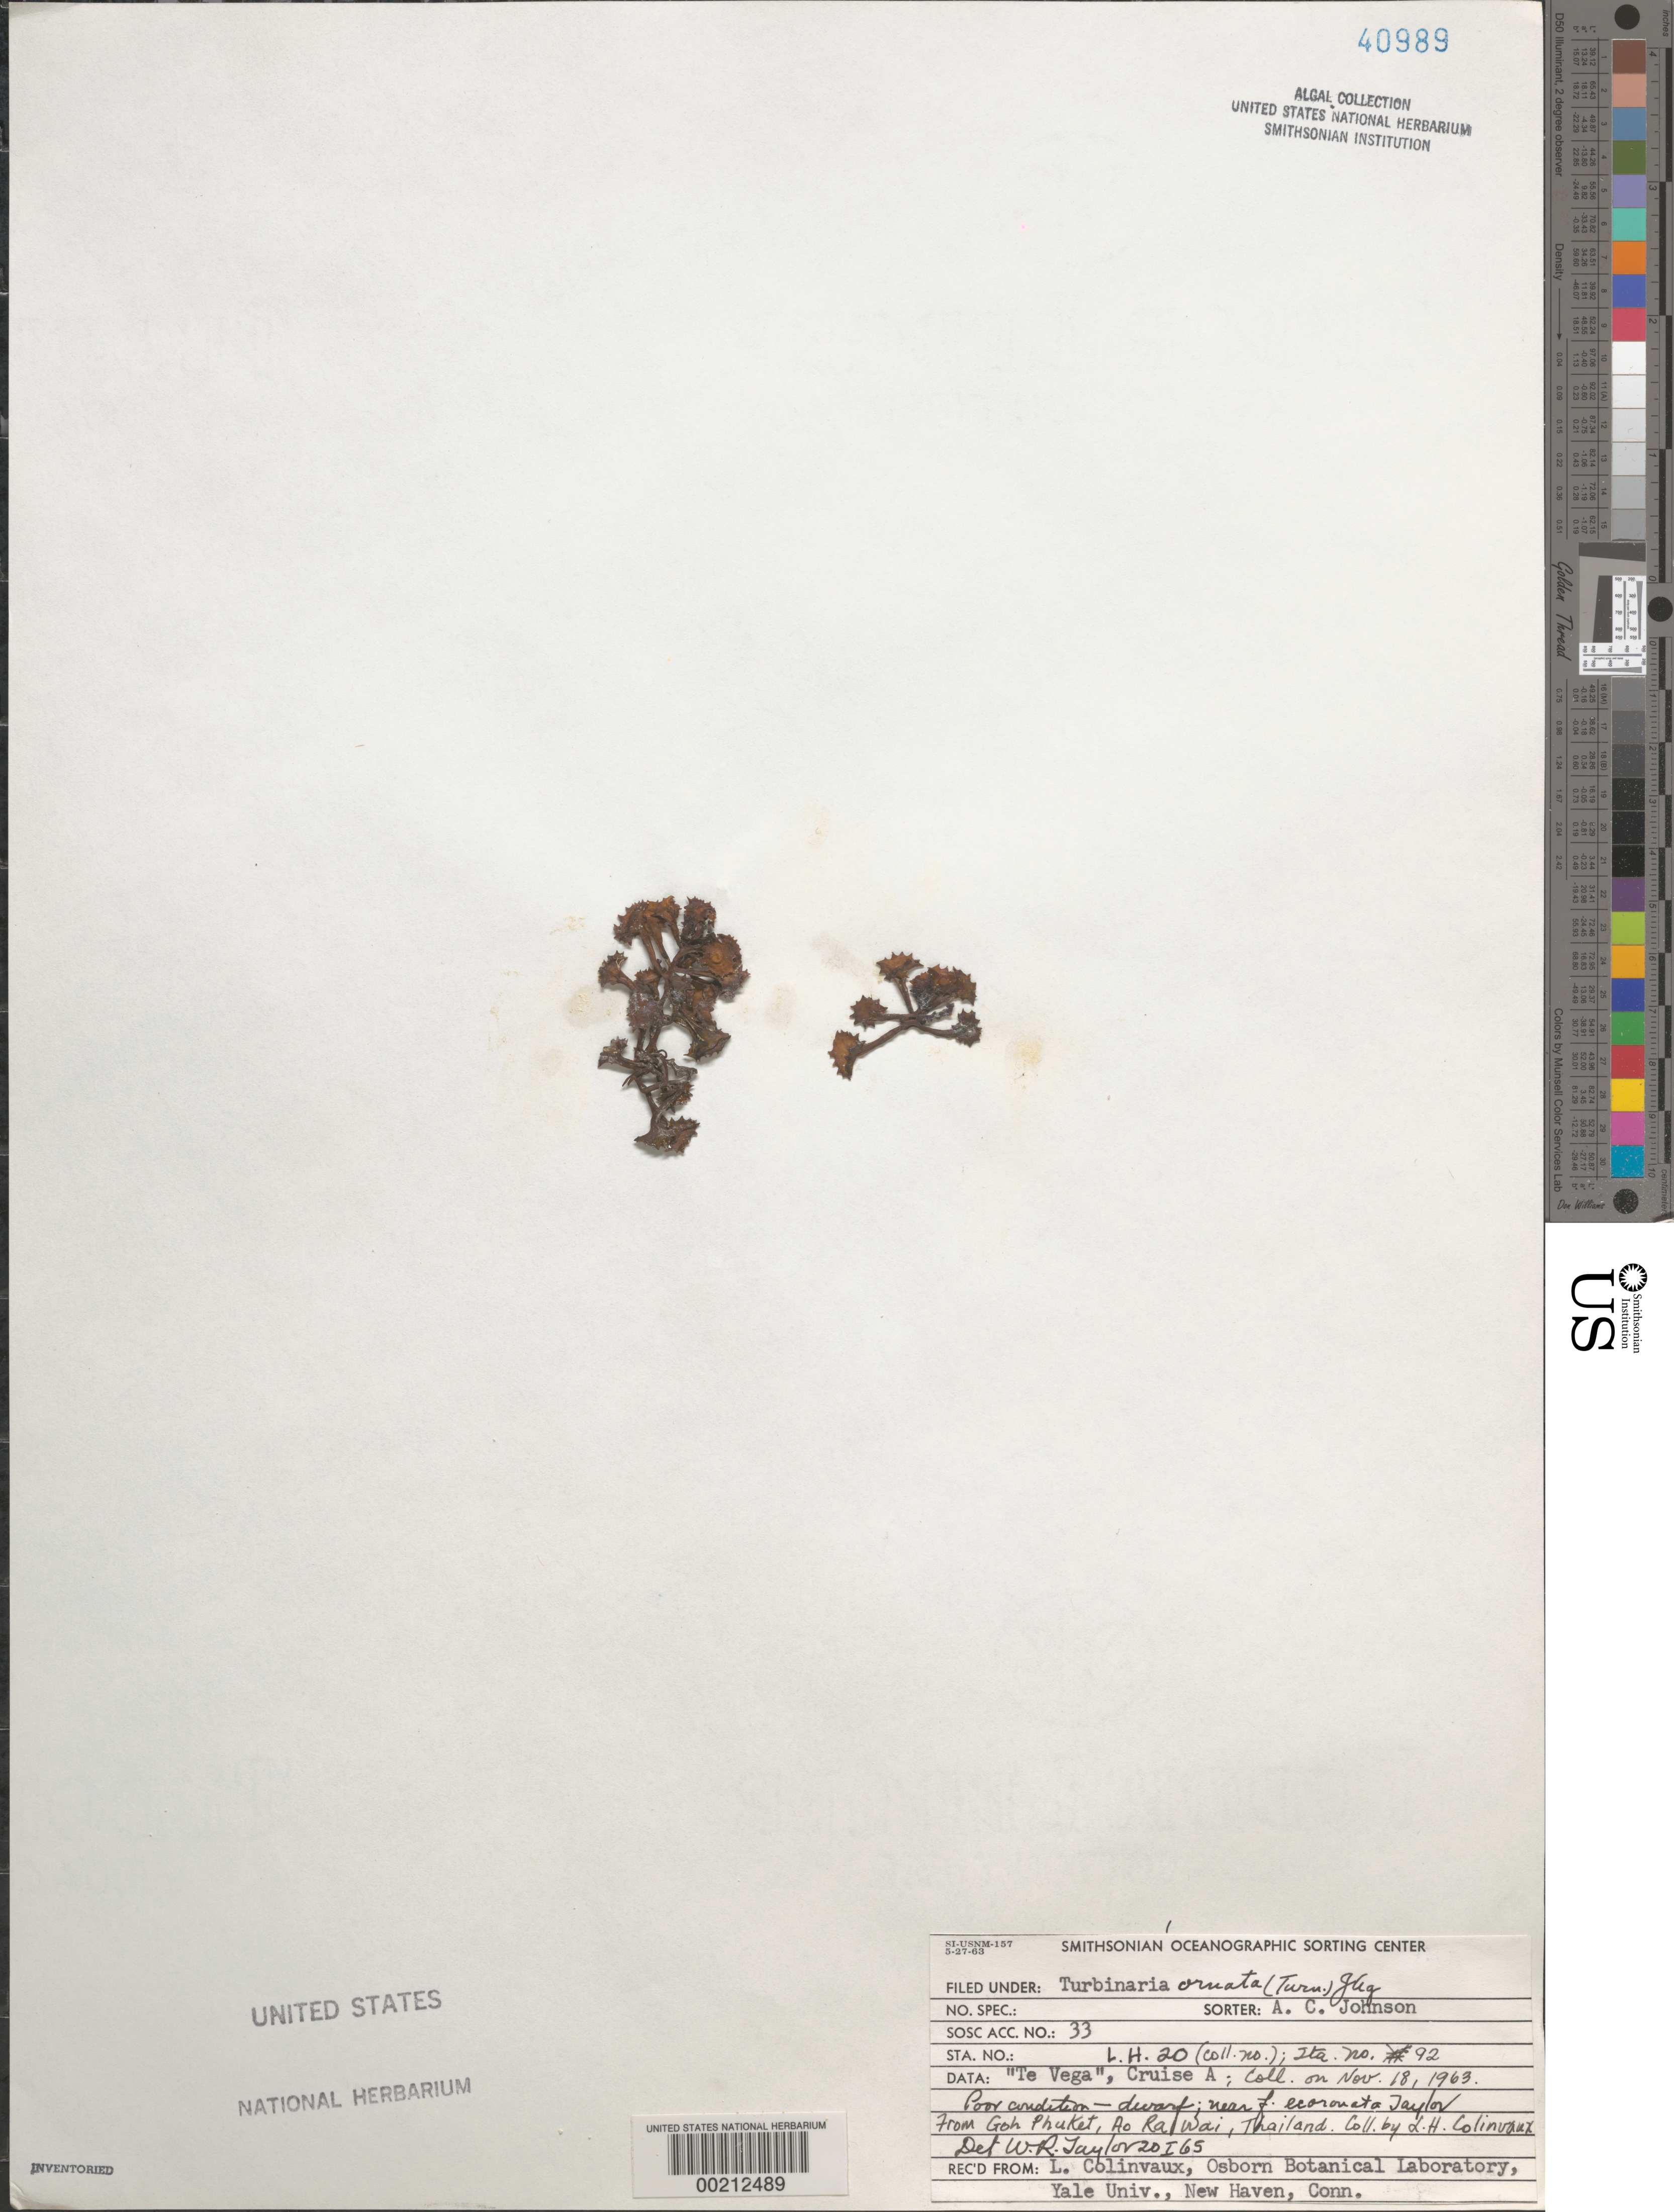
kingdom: Chromista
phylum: Ochrophyta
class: Phaeophyceae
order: Fucales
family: Sargassaceae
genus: Turbinaria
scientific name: Turbinaria ornata f. ecoronata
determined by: Taylor, William R.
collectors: L. Hillis-Colinvaux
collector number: Lh-20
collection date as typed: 18 Nov 1963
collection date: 1963-11-18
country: Thailand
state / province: Phuket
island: Phuket Island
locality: Ao Ra Wai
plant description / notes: Te Vega, Cruise A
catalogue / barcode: US 40989